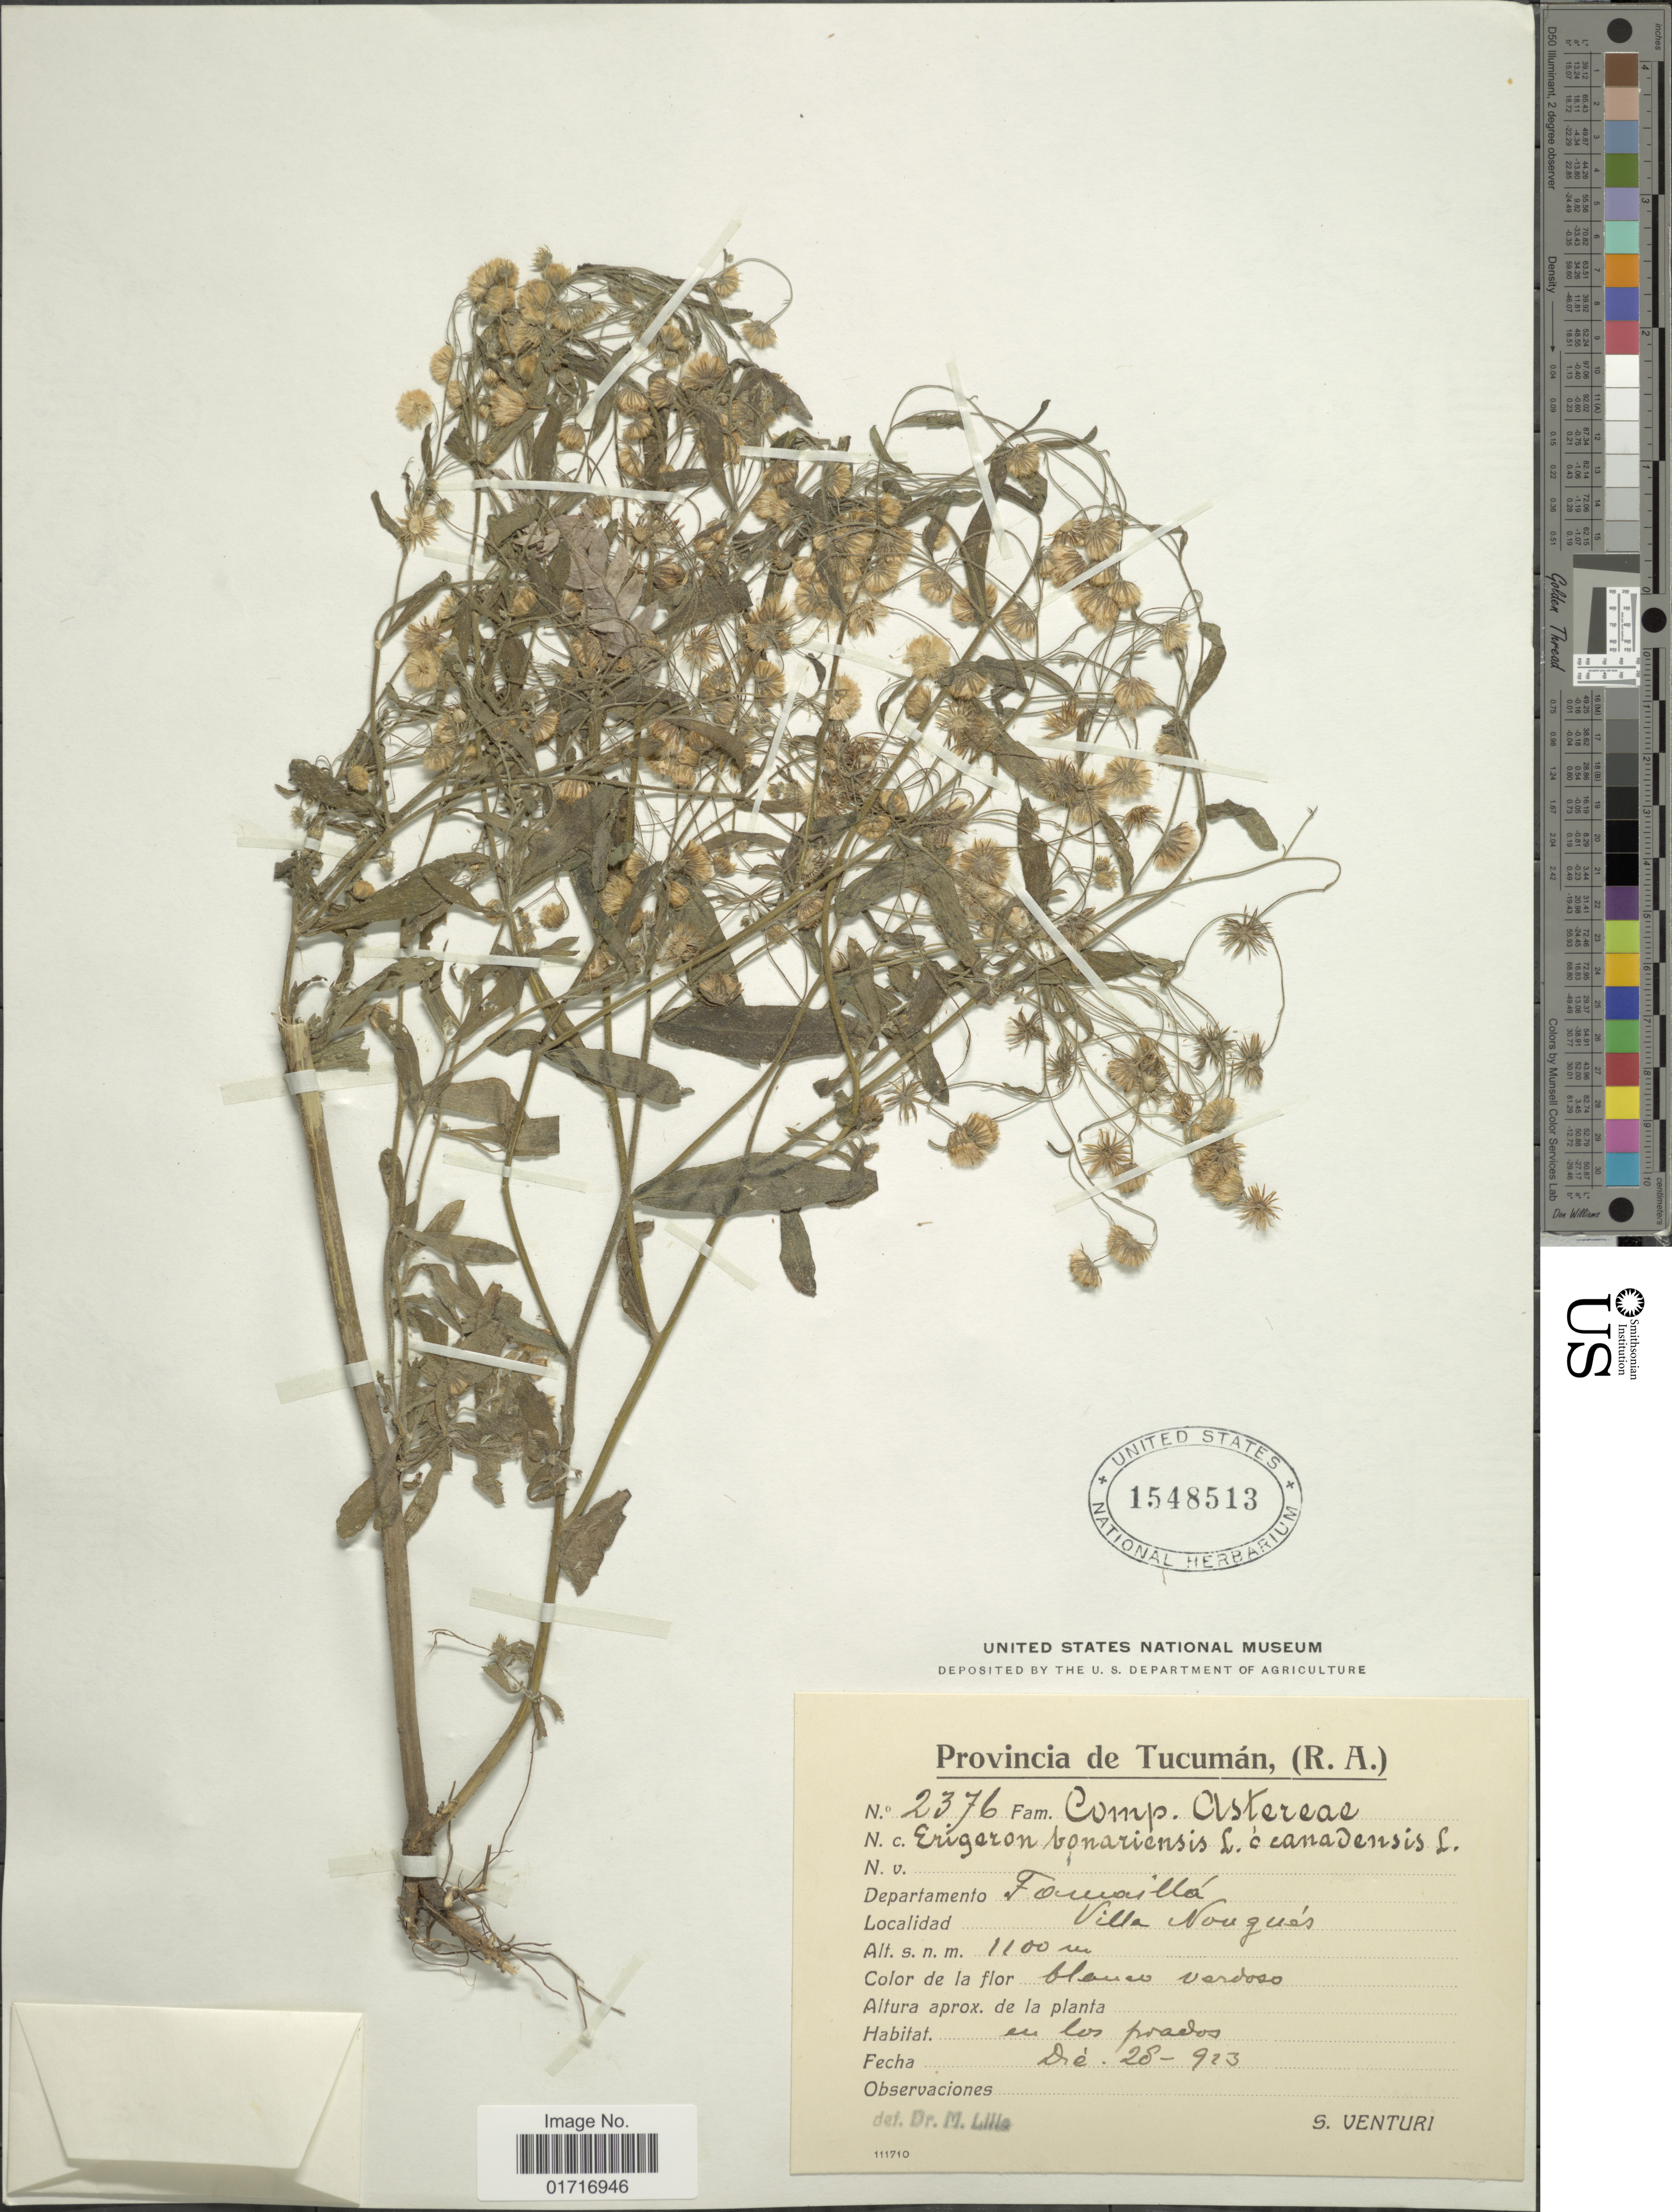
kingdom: Plantae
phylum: Tracheophyta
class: Magnoliopsida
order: Asterales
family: Asteraceae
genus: Conyza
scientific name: Conyza bonariensis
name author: (L.) Cronq.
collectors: S. Venturi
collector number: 2376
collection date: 1923-12-28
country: Argentina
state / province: Tucuman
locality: Provincia de Tucuman ,( R.A.) Deparatmento Fouailla, Villa Nougues.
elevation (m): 1100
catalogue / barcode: US 1548513